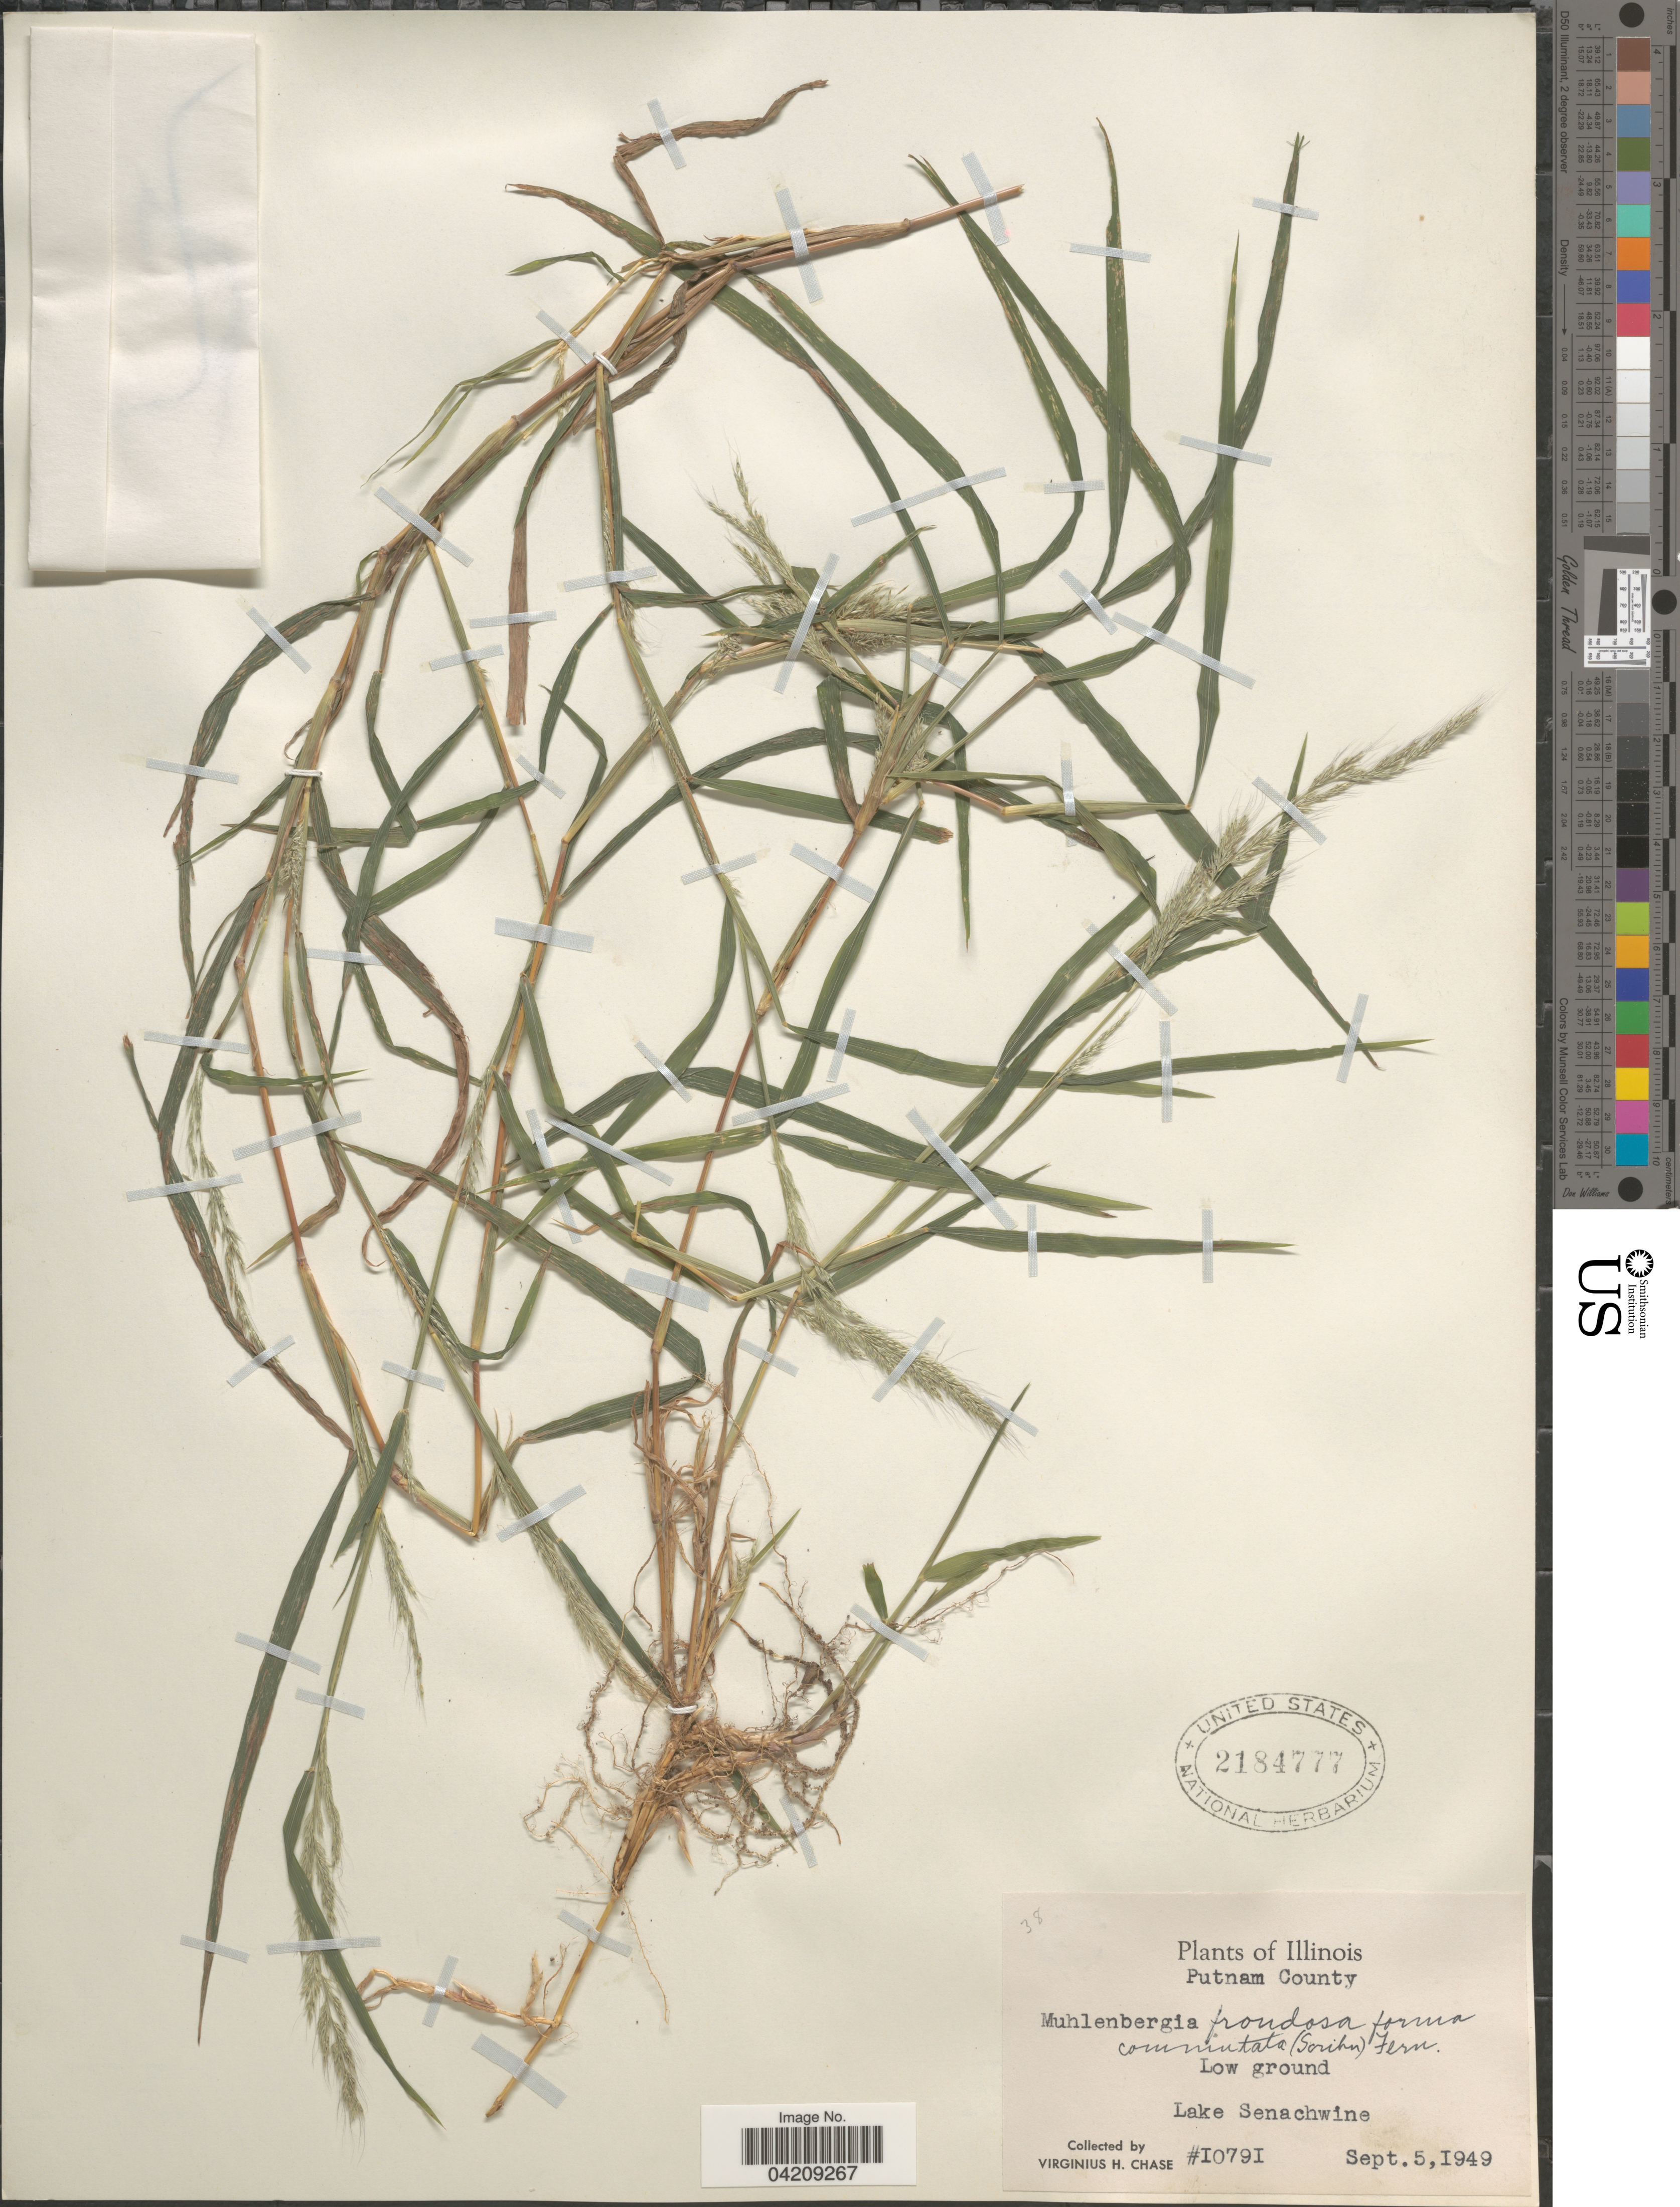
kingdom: Plantae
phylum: Tracheophyta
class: Liliopsida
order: Poales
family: Poaceae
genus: Muhlenbergia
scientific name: Muhlenbergia frondosa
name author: (Poir.) Fernald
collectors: V. H. Chase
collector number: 10791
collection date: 1949-09-05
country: United States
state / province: Illinois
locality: Putnam County. Low ground Lake Senachwine.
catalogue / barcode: US 2184777